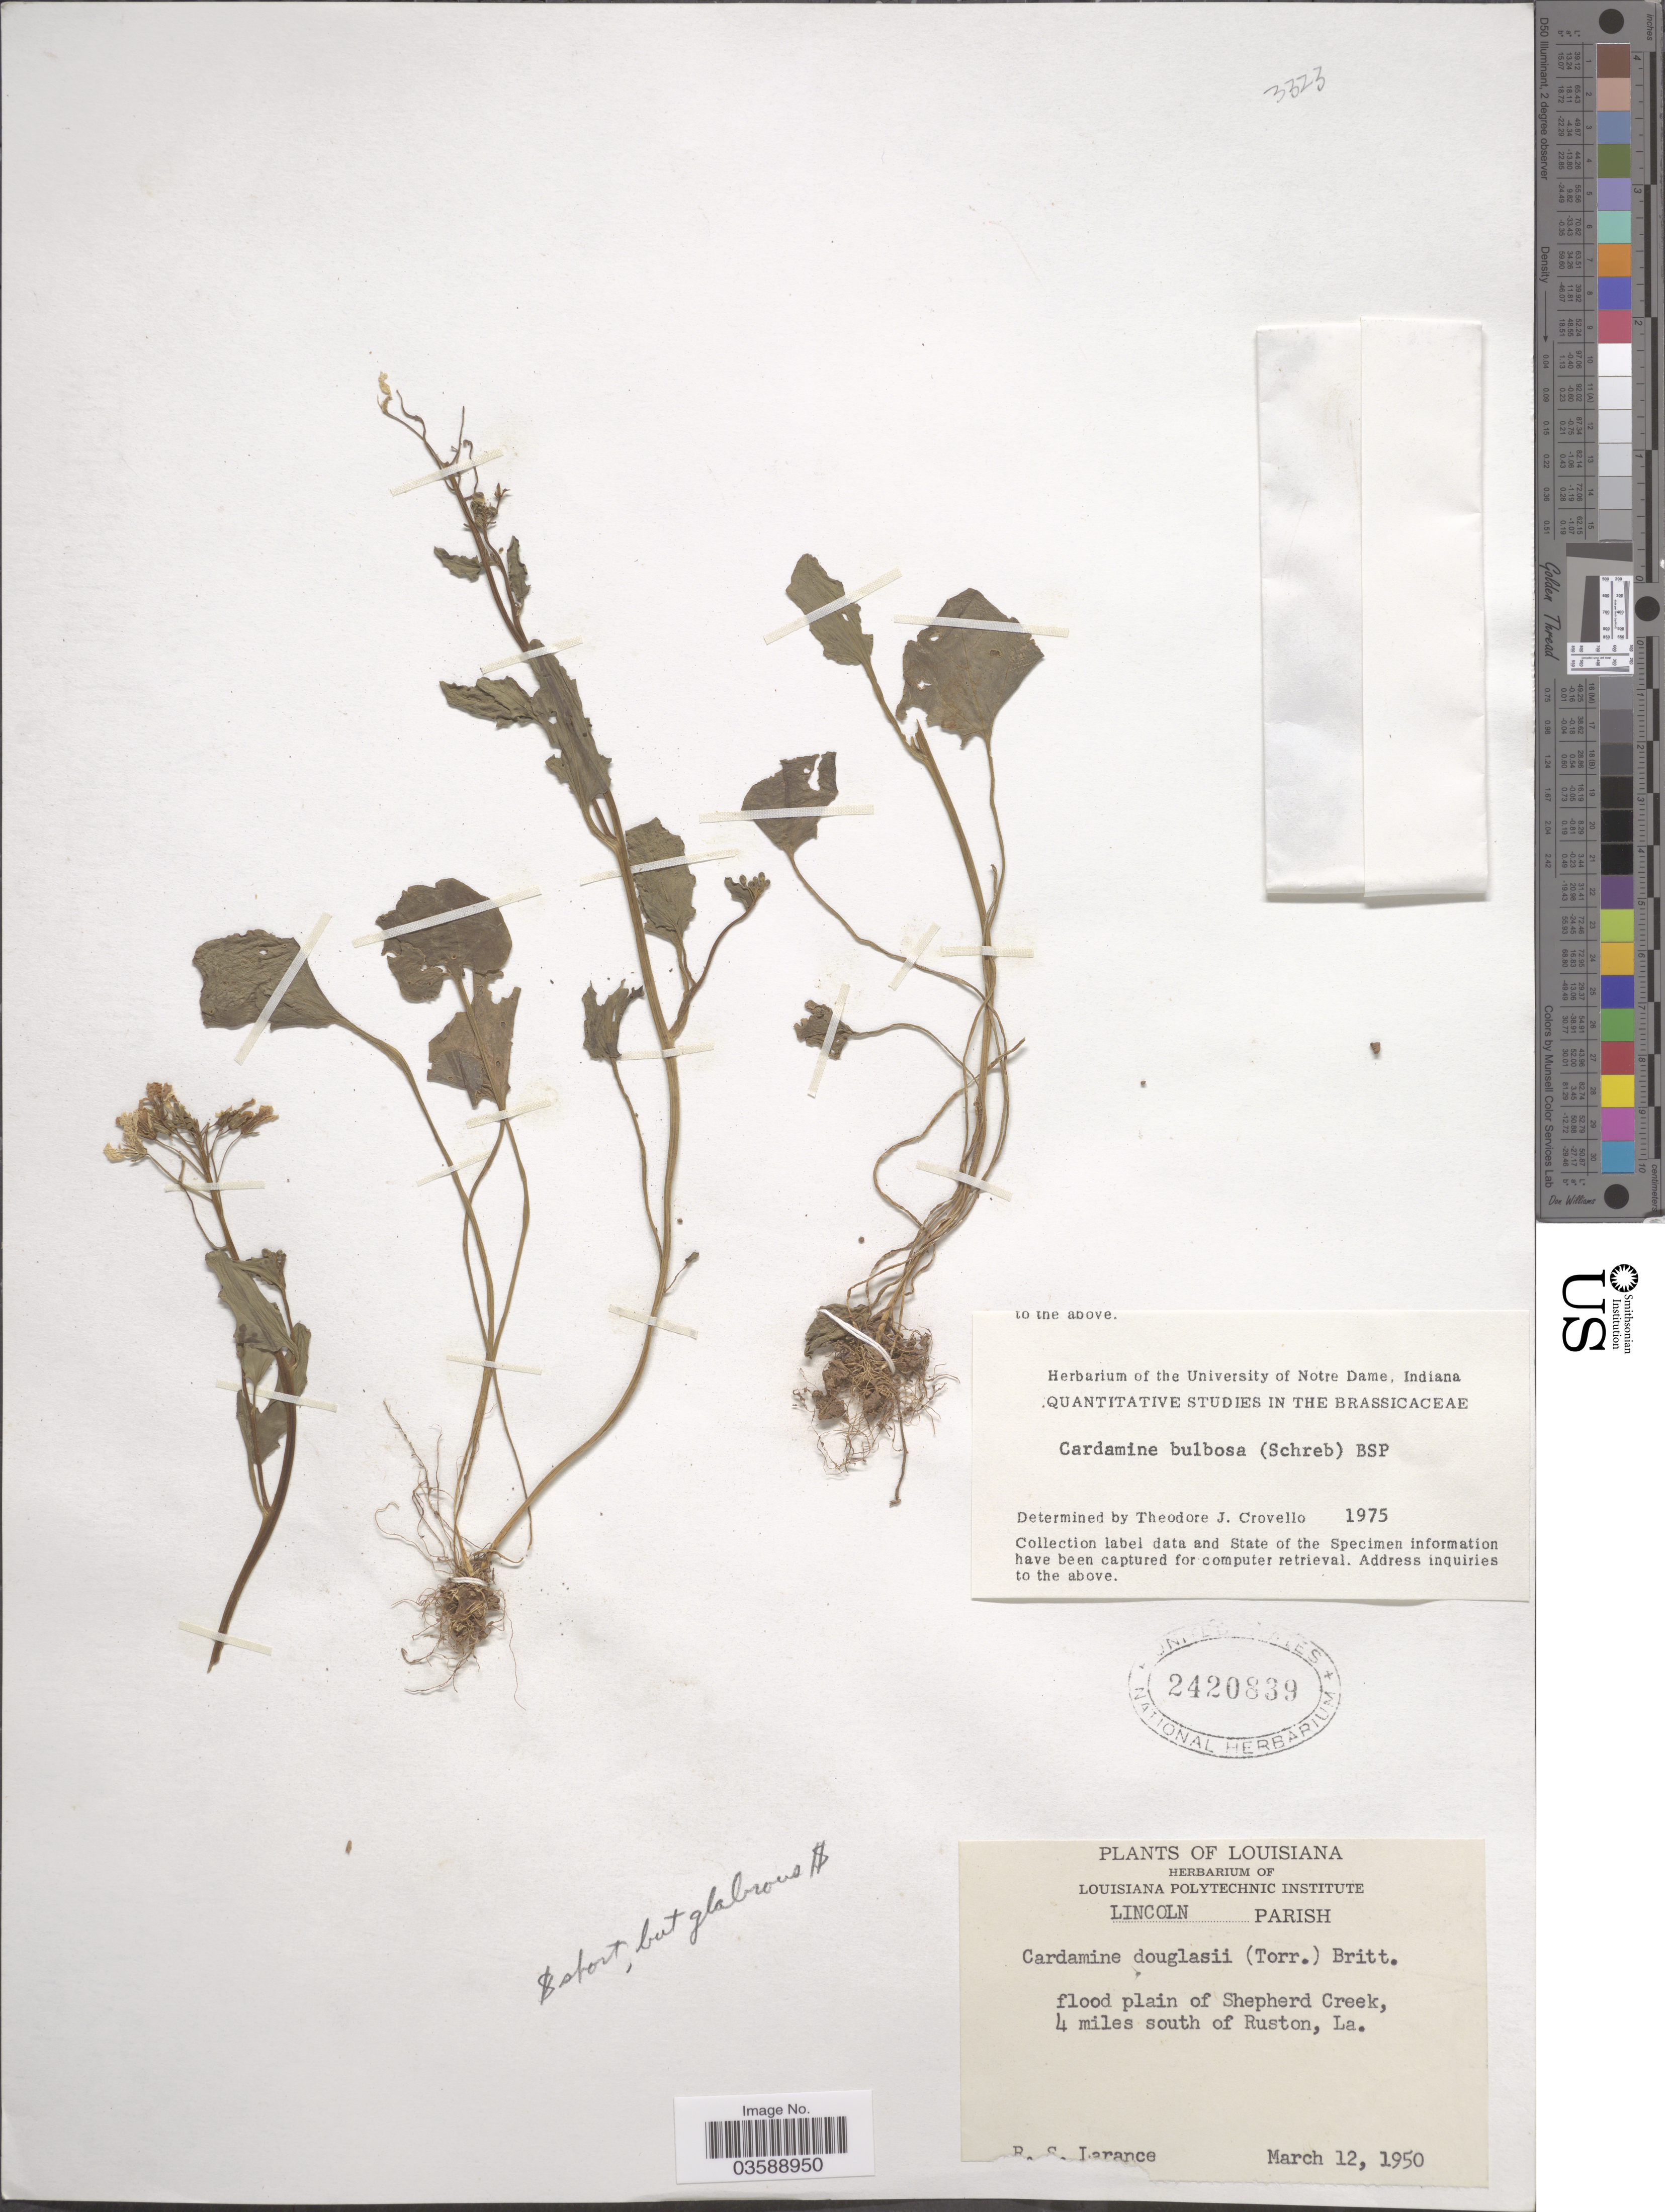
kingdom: Plantae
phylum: Tracheophyta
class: Magnoliopsida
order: Brassicales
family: Brassicaceae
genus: Cardamine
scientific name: Cardamine bulbosa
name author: (Schreb. ex Muhl.) Britton et al.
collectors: R. Larance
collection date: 1950-03-12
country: United States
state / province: Louisiana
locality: Lincoln Parish. Flood plain of Shepherd Creek, 4 miles south of Ruston.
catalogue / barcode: US 2420839